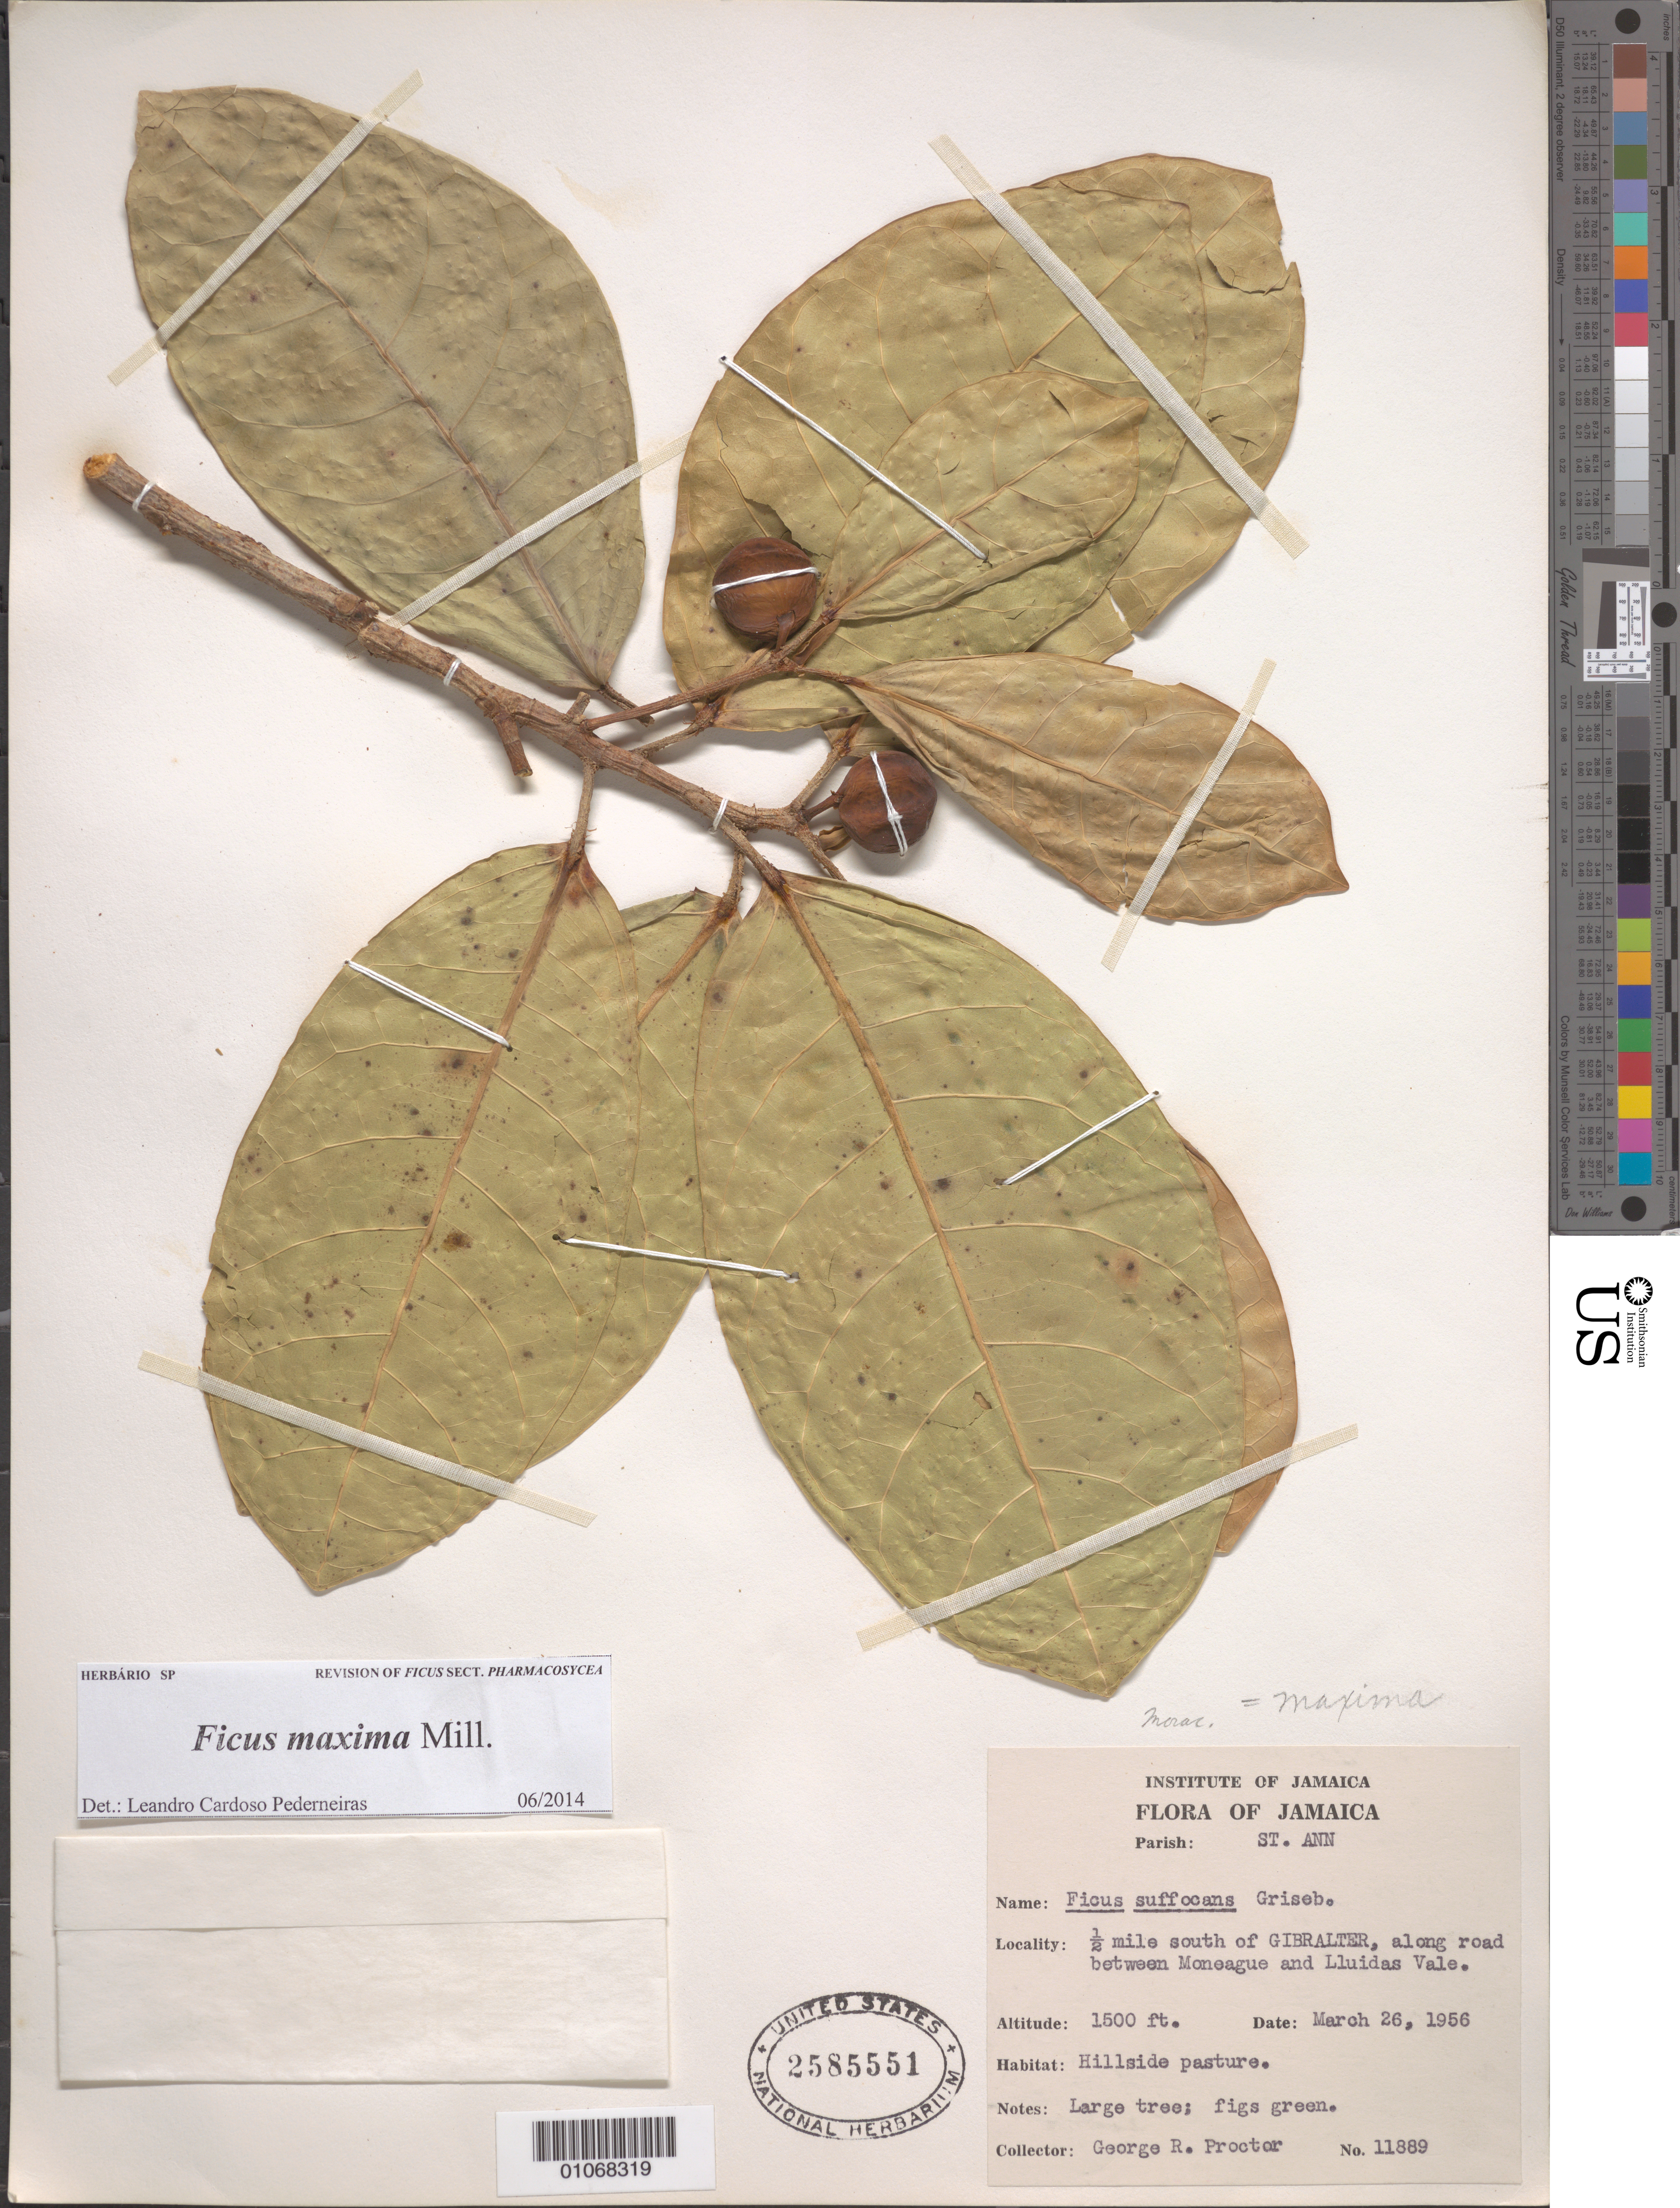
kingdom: Plantae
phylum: Tracheophyta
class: Magnoliopsida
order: Rosales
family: Moraceae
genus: Ficus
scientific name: Ficus maxima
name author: Mill.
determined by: Cardoso Pederneiras, L.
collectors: G. R. Proctor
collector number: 11889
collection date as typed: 26 Mar 1956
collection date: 1956-03-26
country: Jamaica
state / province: Saint Ann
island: Jamaica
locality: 0.5mile S. of Gibralter, along road between Moneague and Lluidas Vale.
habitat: Hillside pasture.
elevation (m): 457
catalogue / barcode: US 2585551